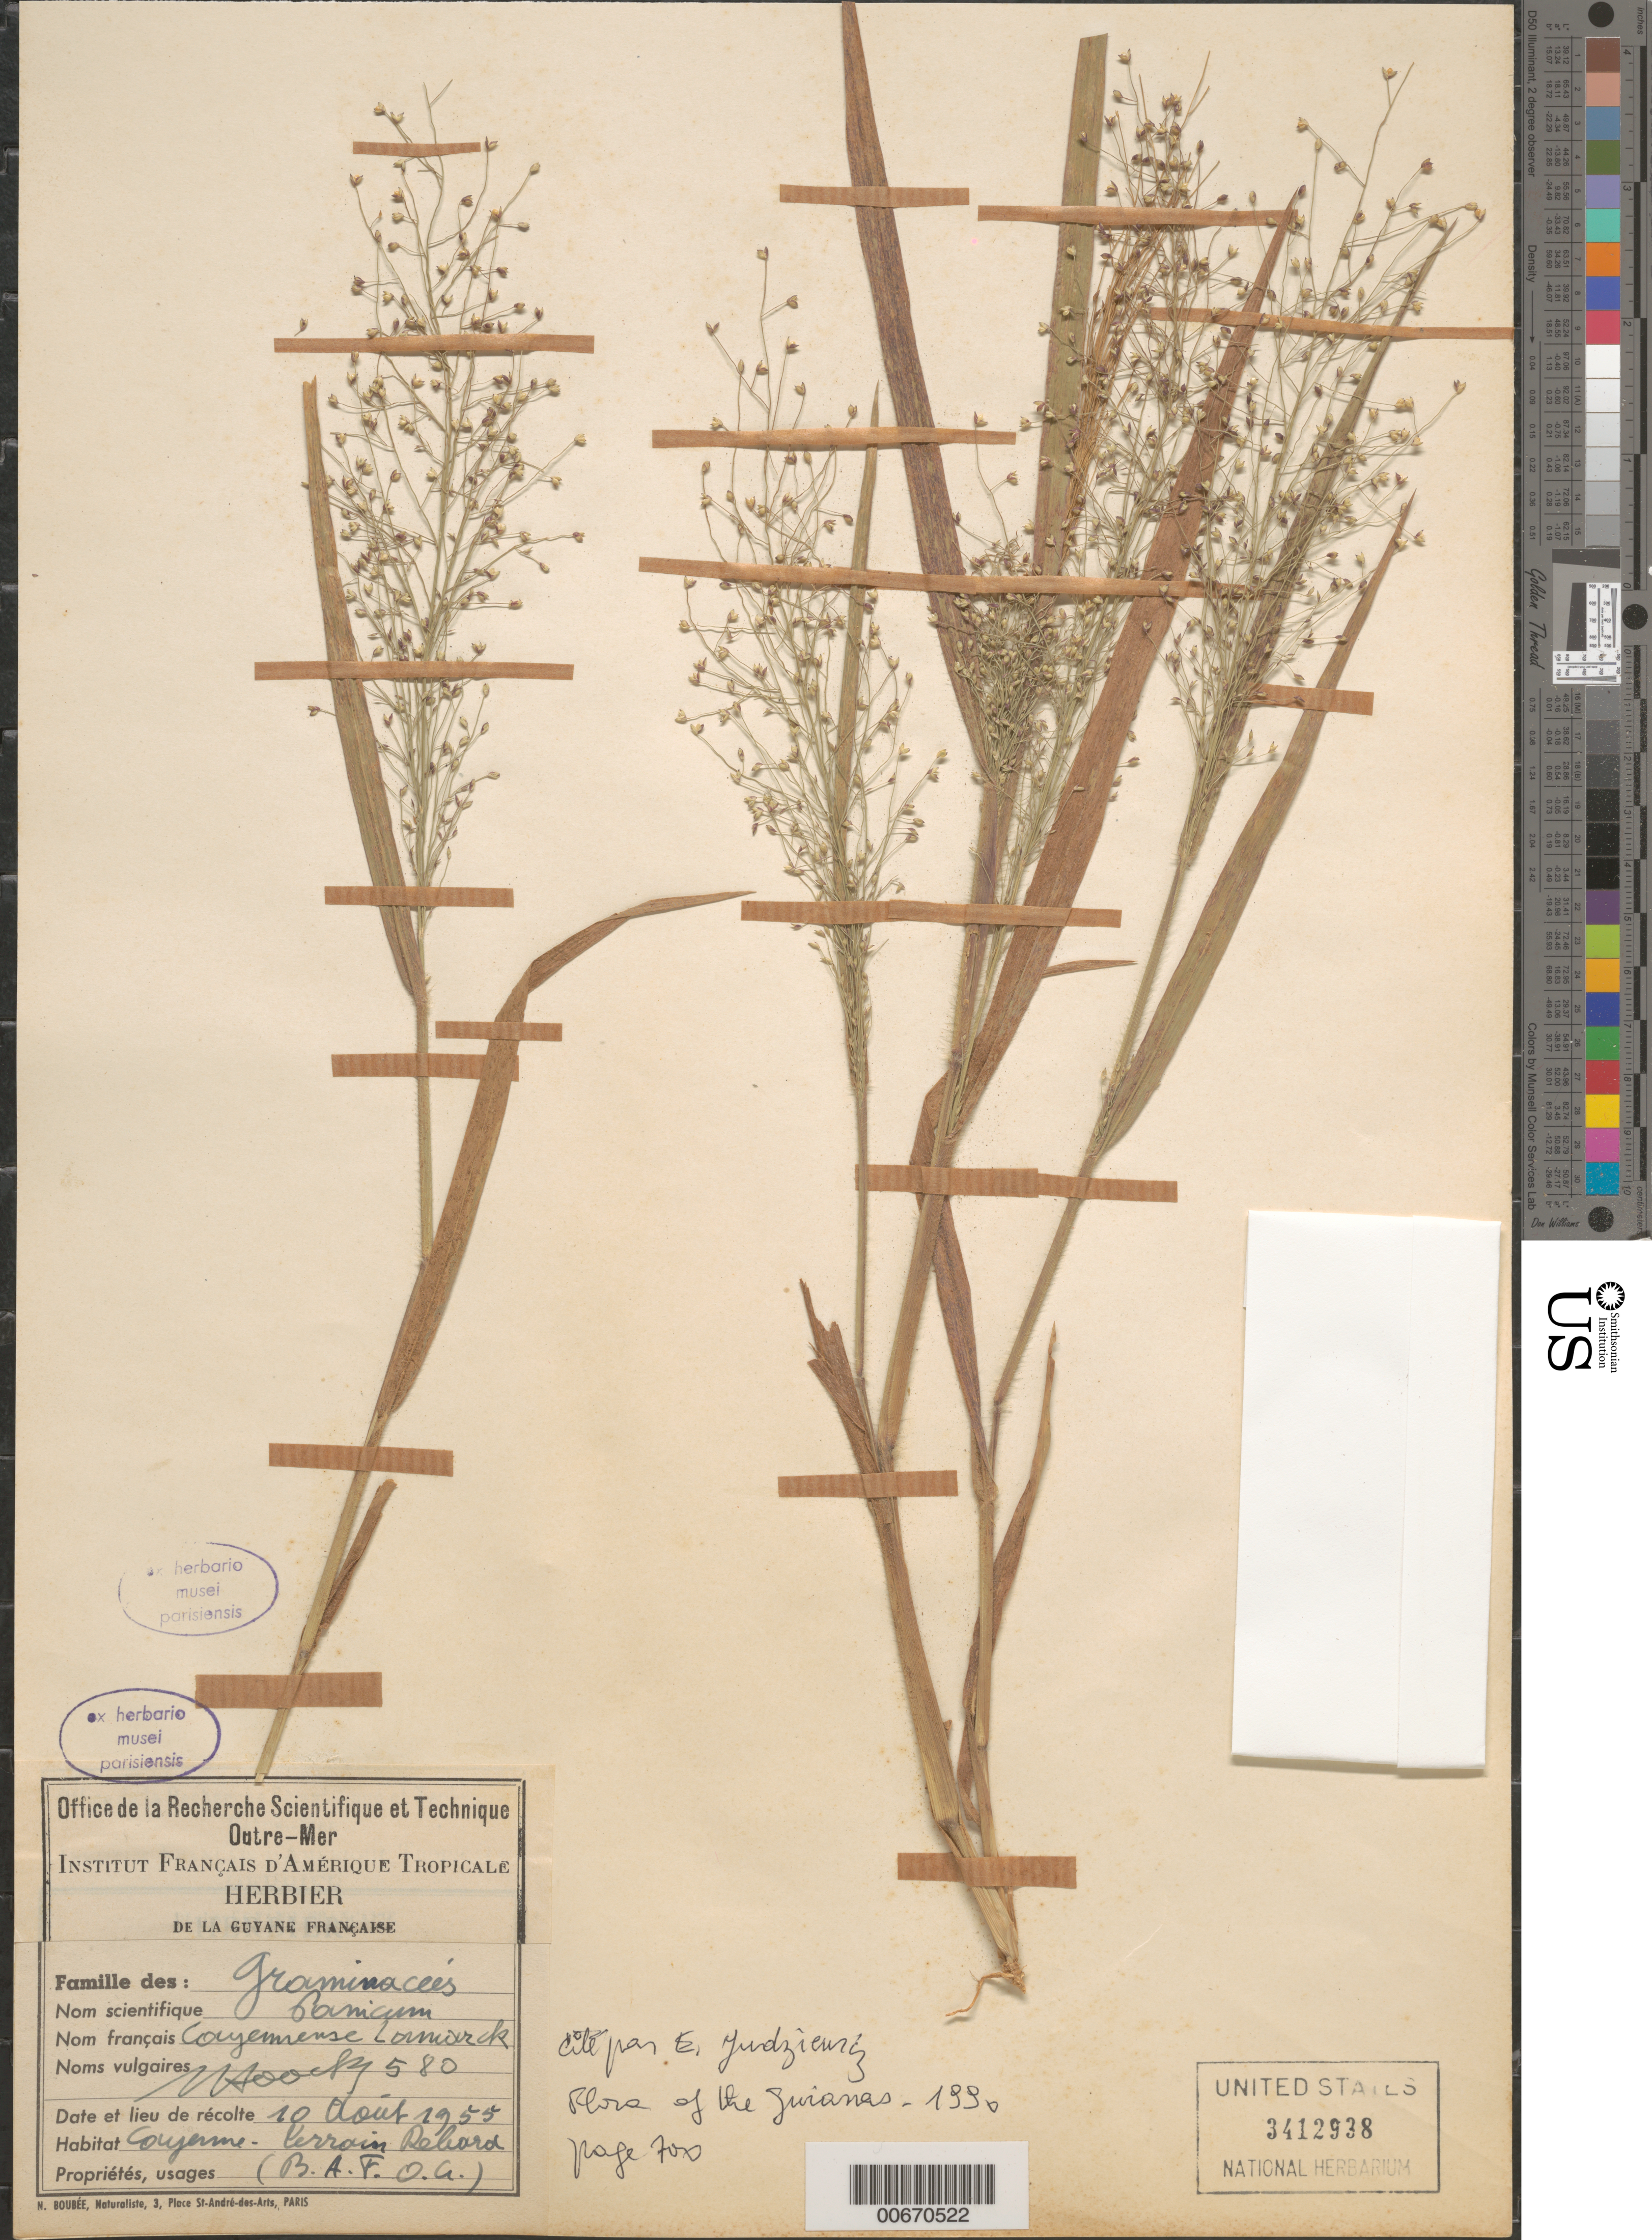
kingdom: Plantae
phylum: Tracheophyta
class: Liliopsida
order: Poales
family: Poaceae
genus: Panicum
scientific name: Panicum cayennense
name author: Lam.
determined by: Judziewicz, E. J.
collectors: J. Hoock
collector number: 580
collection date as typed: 10-Aug-55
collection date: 1955-08-10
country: French Guiana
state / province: Cayenne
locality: Cayenne, terrain Rebord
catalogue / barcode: US 3412938